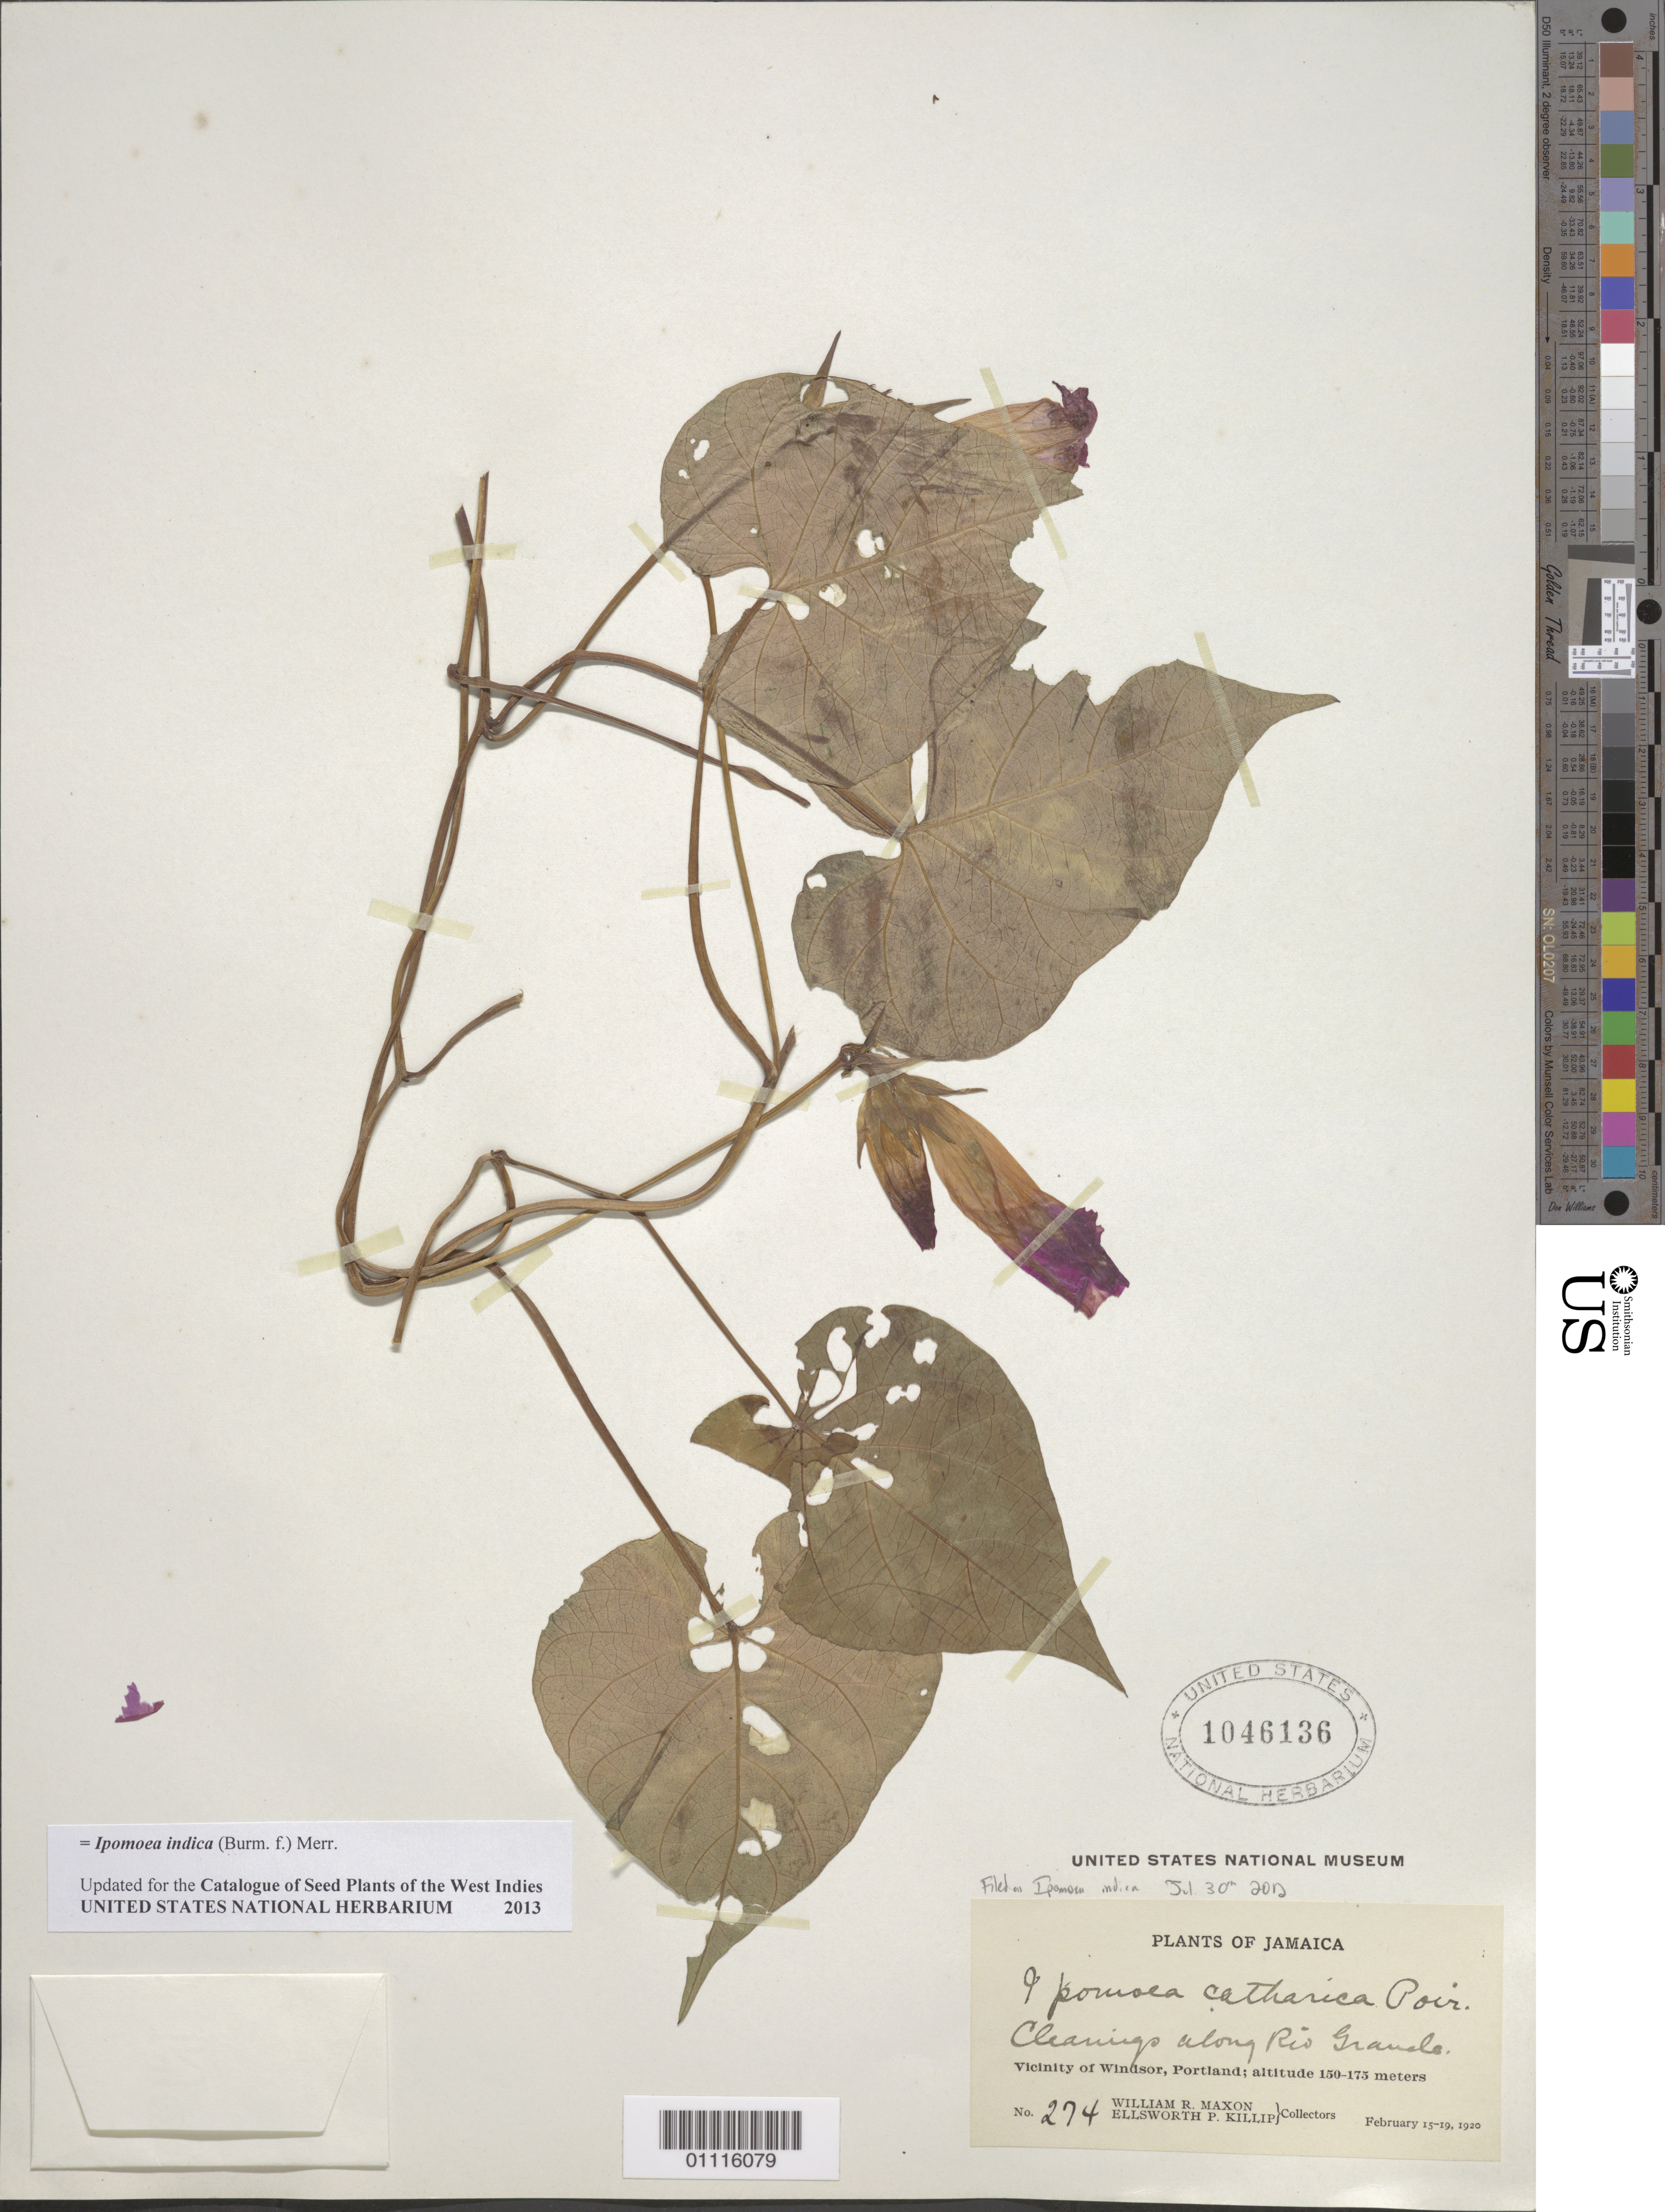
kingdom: Plantae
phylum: Tracheophyta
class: Magnoliopsida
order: Solanales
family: Convolvulaceae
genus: Ipomoea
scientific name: Ipomoea indica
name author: (Burm.) Merr.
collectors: W. R. Maxon & E. P. Killip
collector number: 274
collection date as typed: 15 Feb 1920 to 19 Feb 1920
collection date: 1920-02-15/1920-02-19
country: Jamaica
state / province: Portland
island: Jamaica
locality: Vicinity of Windsor. Clearing along Rio Grande.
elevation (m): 150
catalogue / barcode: US 1046136